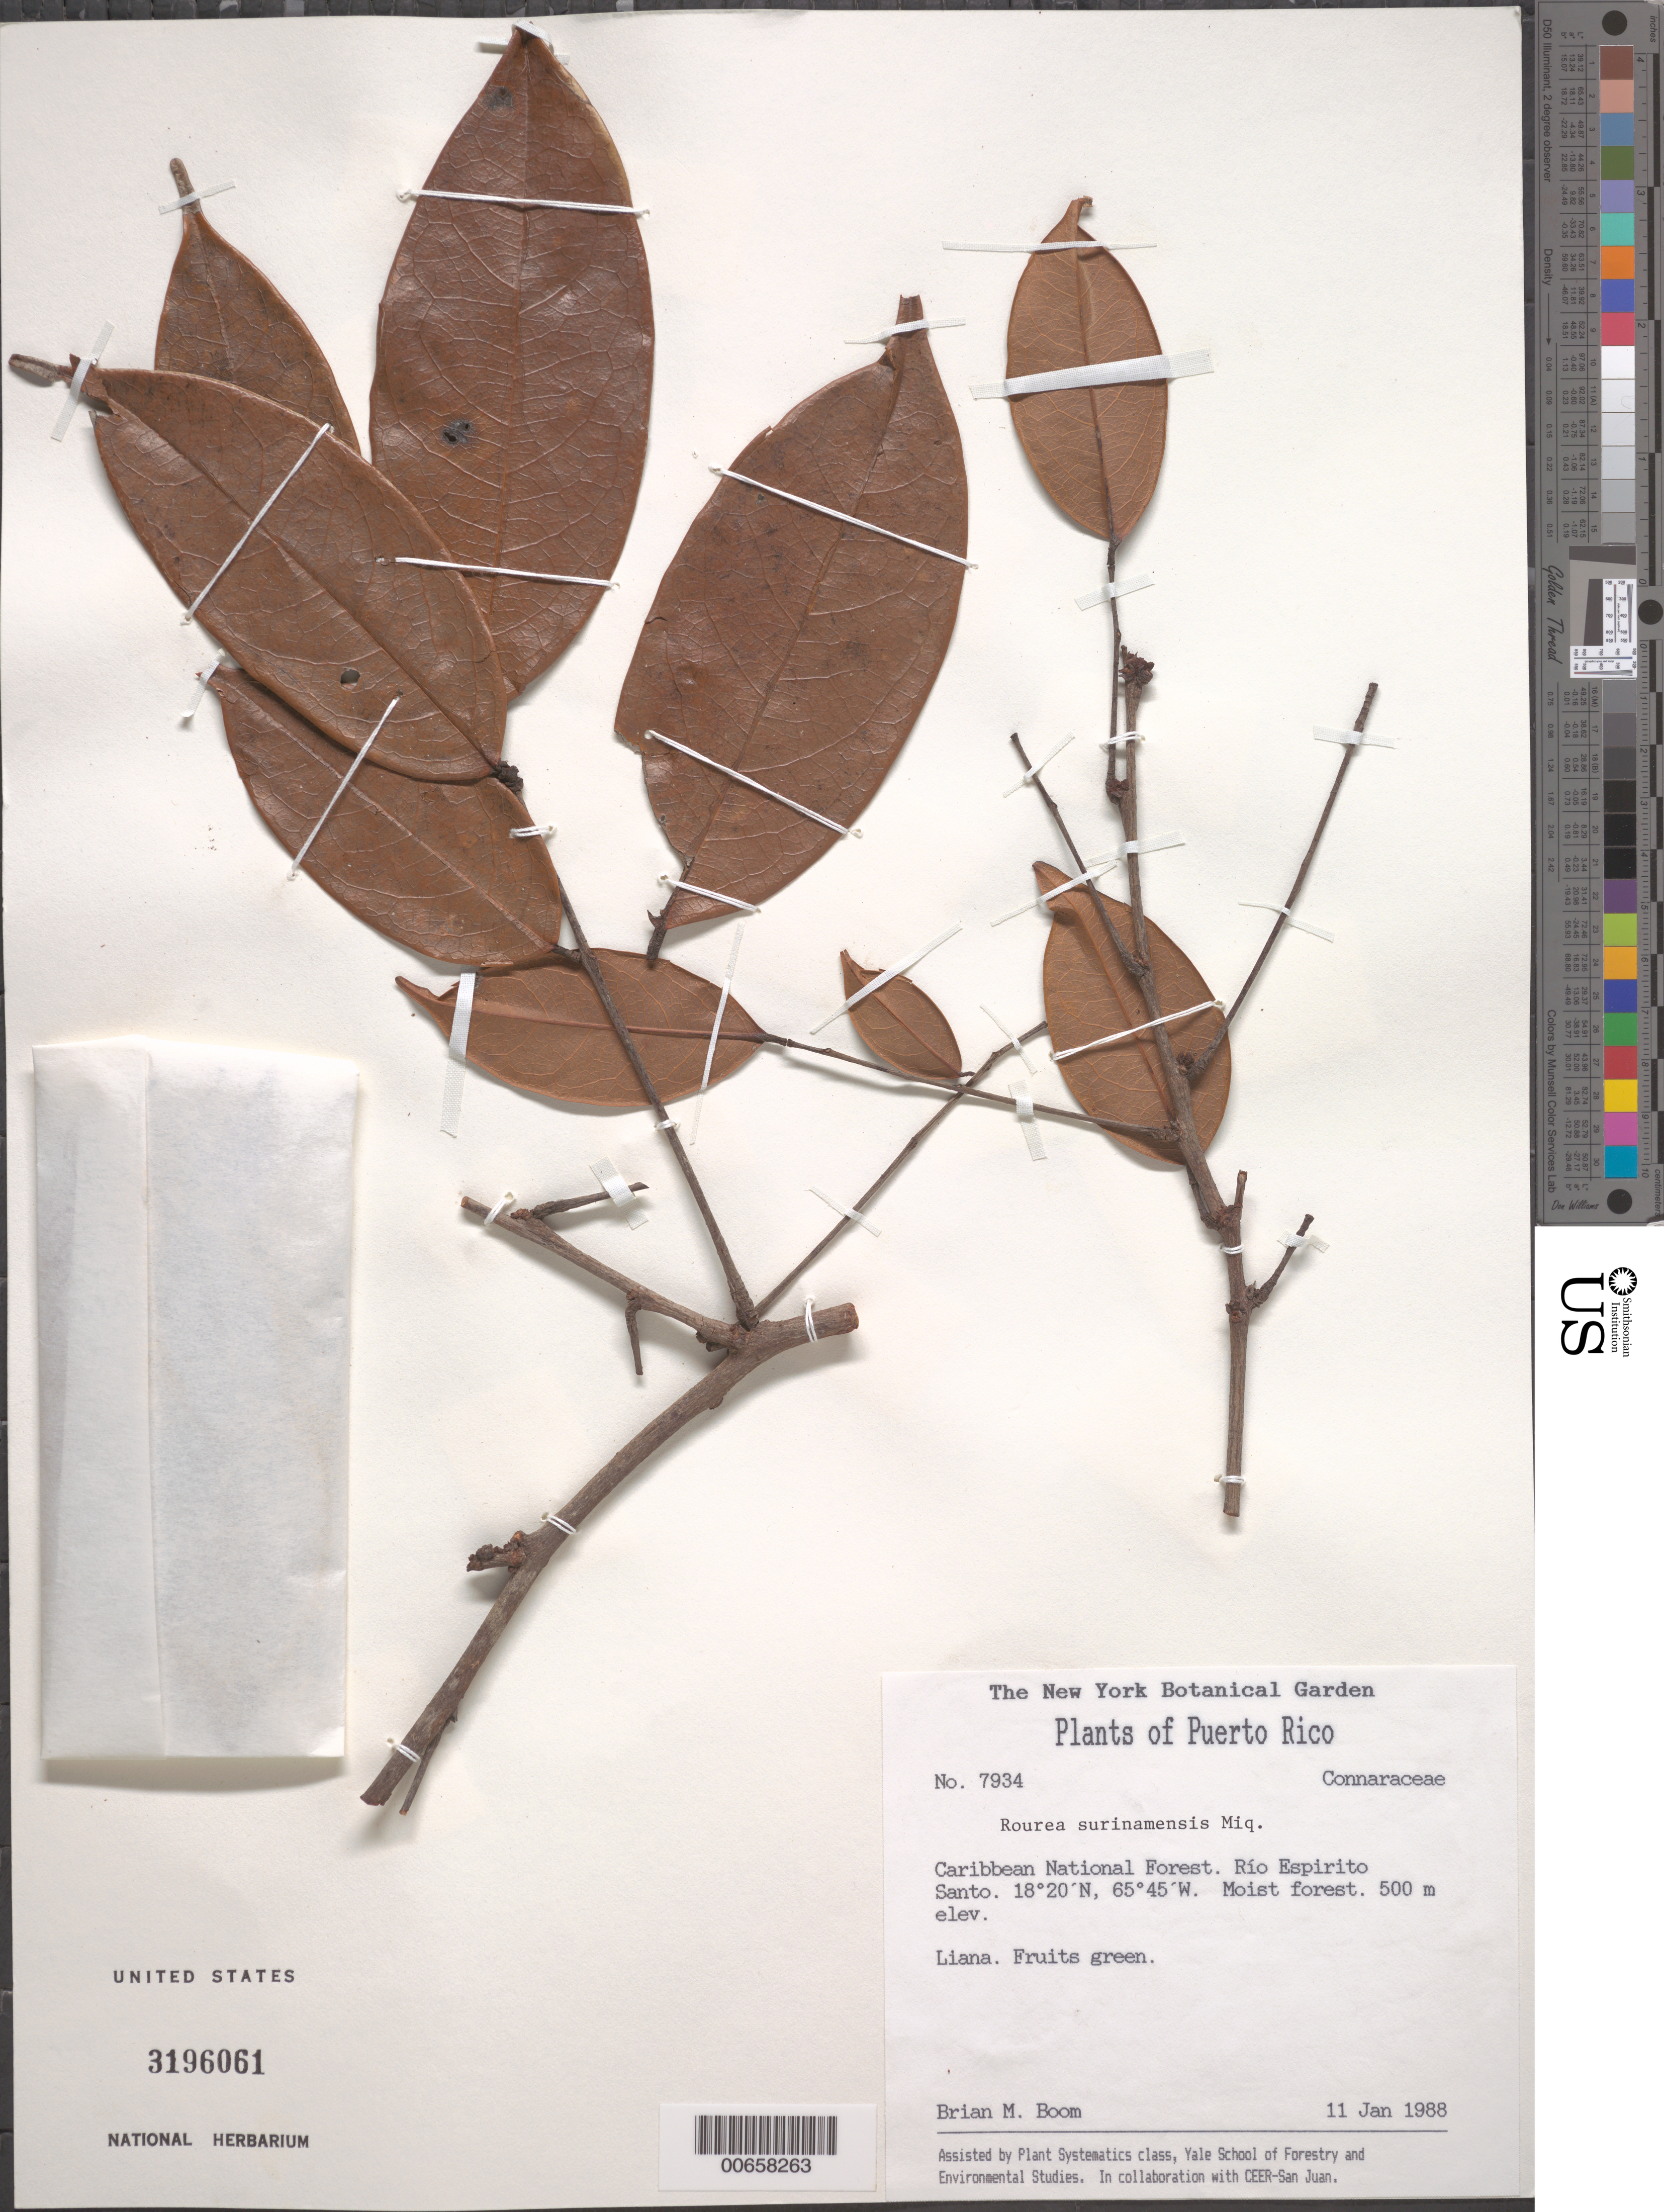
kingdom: Plantae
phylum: Tracheophyta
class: Magnoliopsida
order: Oxalidales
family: Connaraceae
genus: Rourea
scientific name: Rourea surinamensis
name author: Miq.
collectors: B. M. Boom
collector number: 7934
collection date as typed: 11 Jan 1988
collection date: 1988-01-11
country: Puerto Rico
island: Greater Antilles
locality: Carib. Natl. Forest, Rio Espirito Santo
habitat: Moist forest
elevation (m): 500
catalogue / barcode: US 3196061